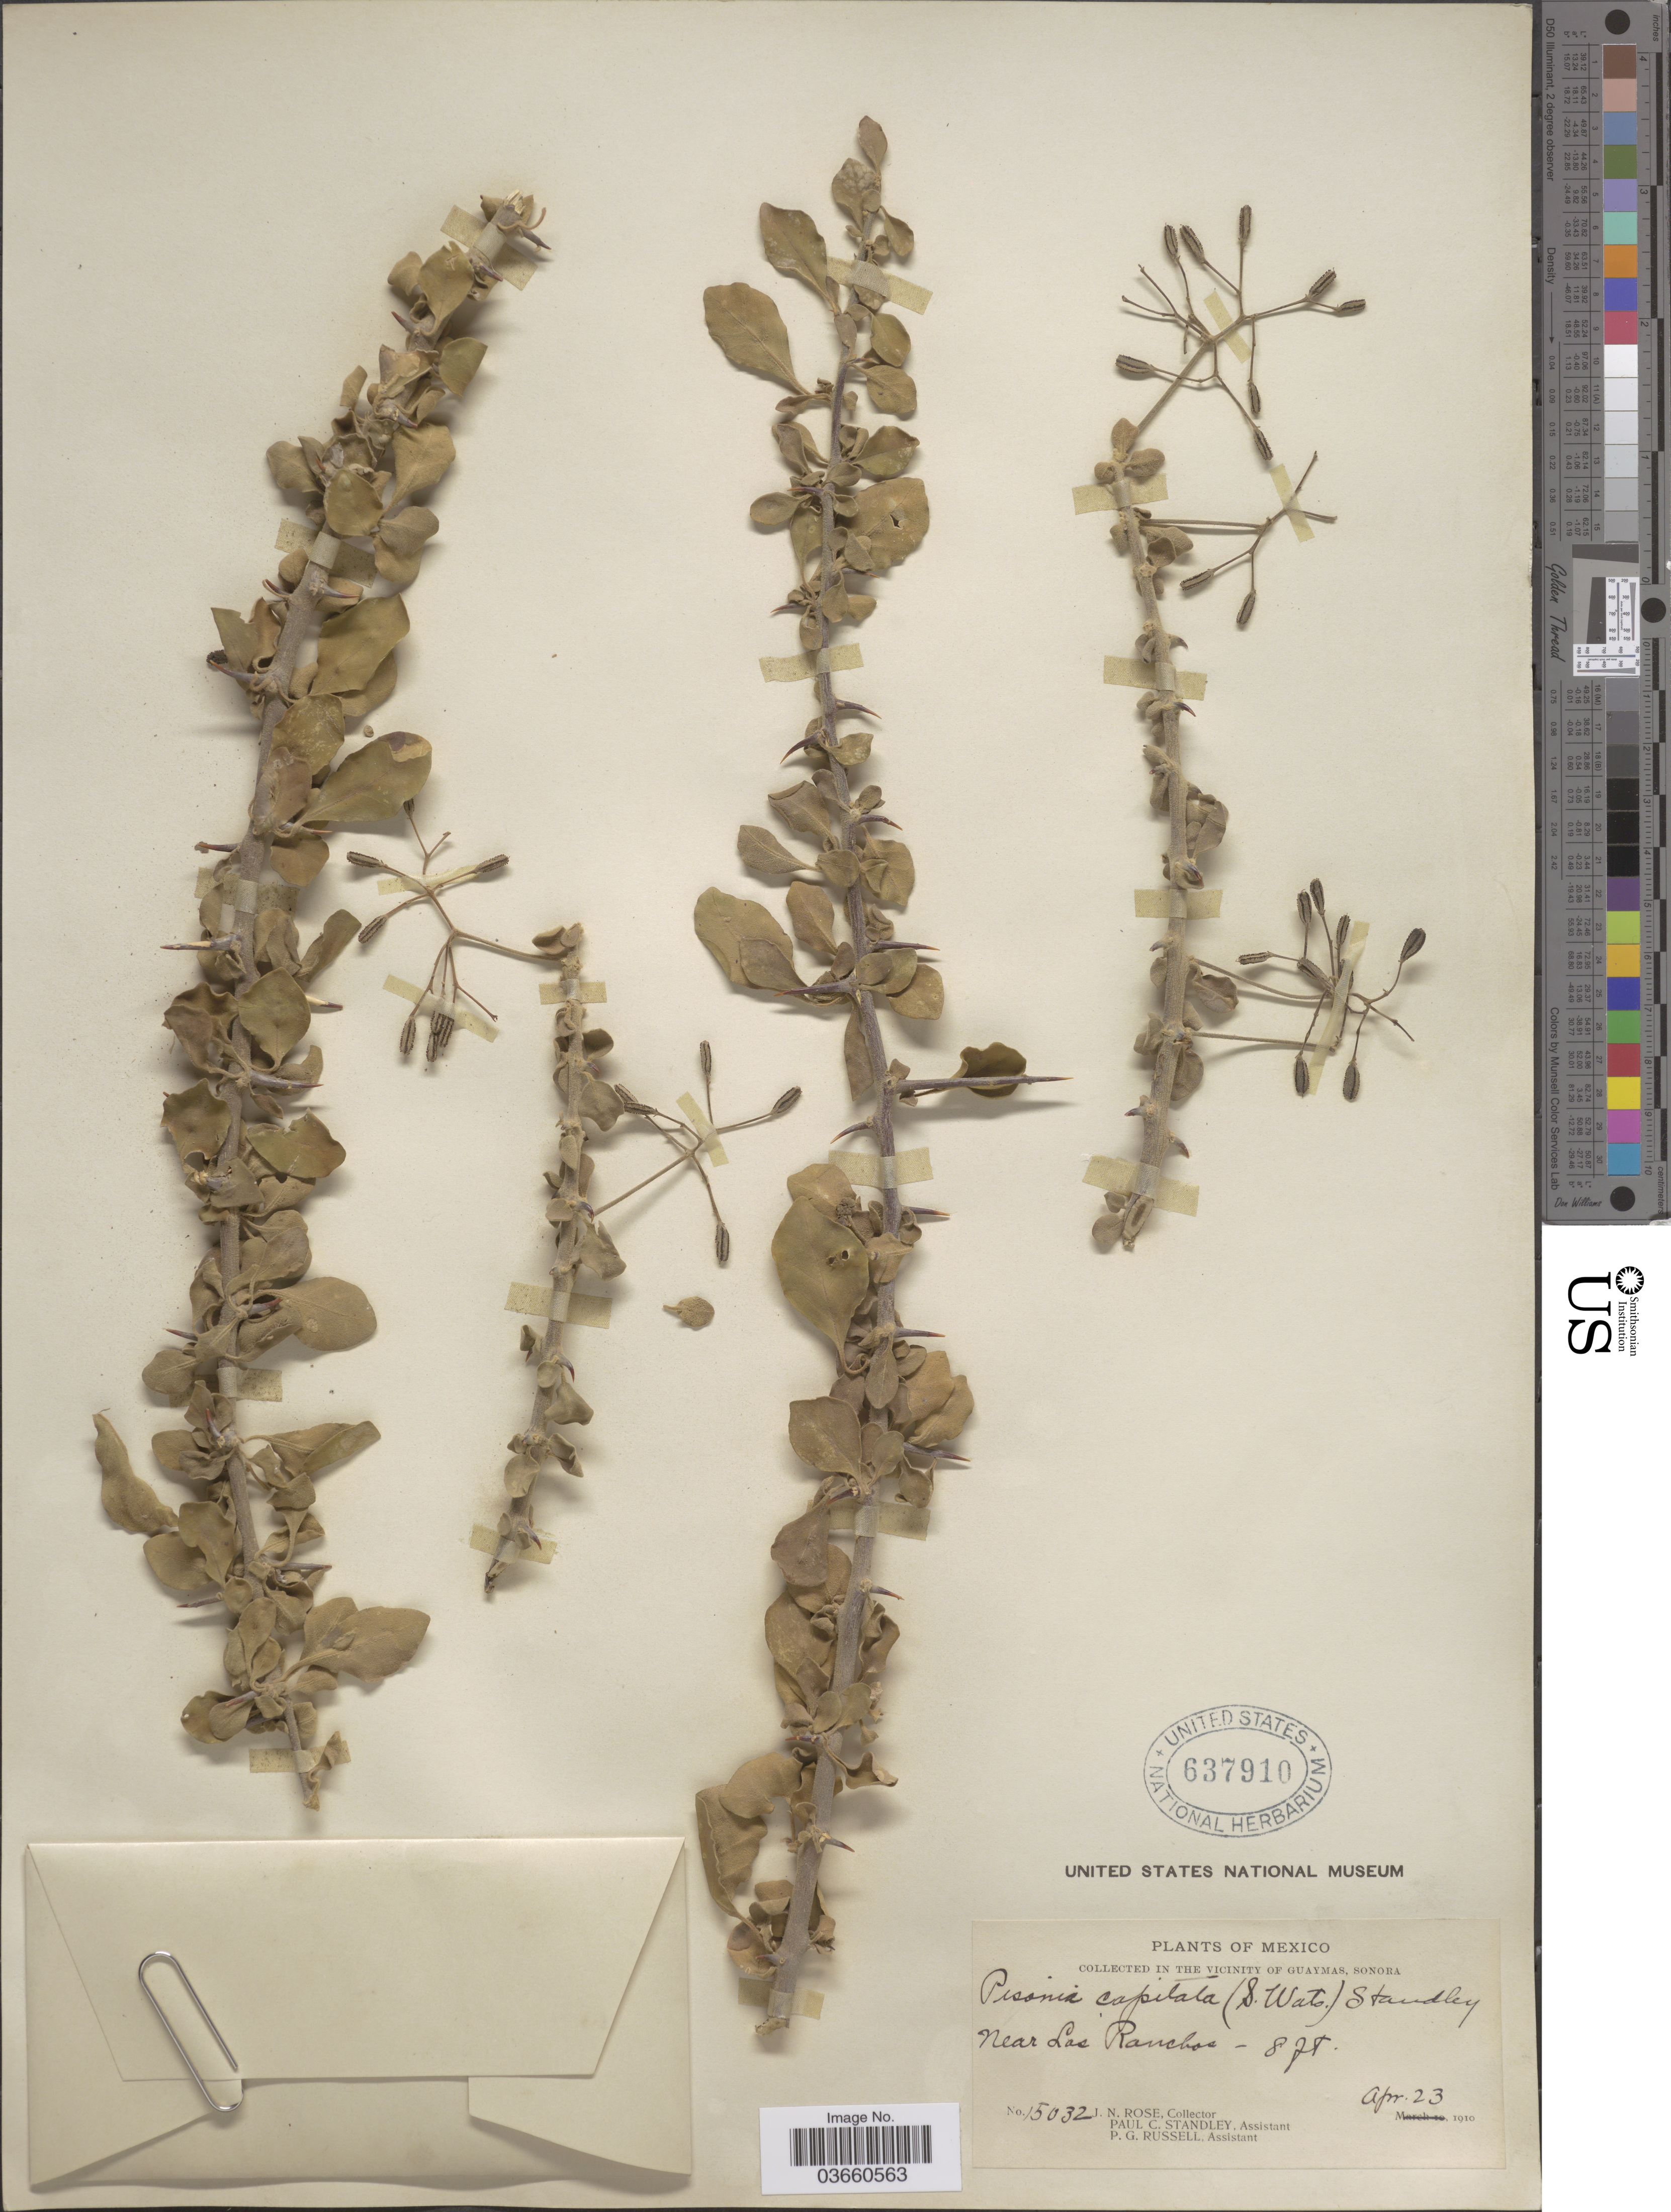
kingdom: Plantae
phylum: Tracheophyta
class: Magnoliopsida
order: Caryophyllales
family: Nyctaginaceae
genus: Pisonia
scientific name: Pisonia capitata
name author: (S. Watson) Standl.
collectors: J. N. Rose, P. C. Standley & P. G. Russell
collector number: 15032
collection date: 1910-04-23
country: Mexico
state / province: Sonora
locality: The vicinity of Guaymas. Near Las Ranchos.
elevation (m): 2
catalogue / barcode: US 637910